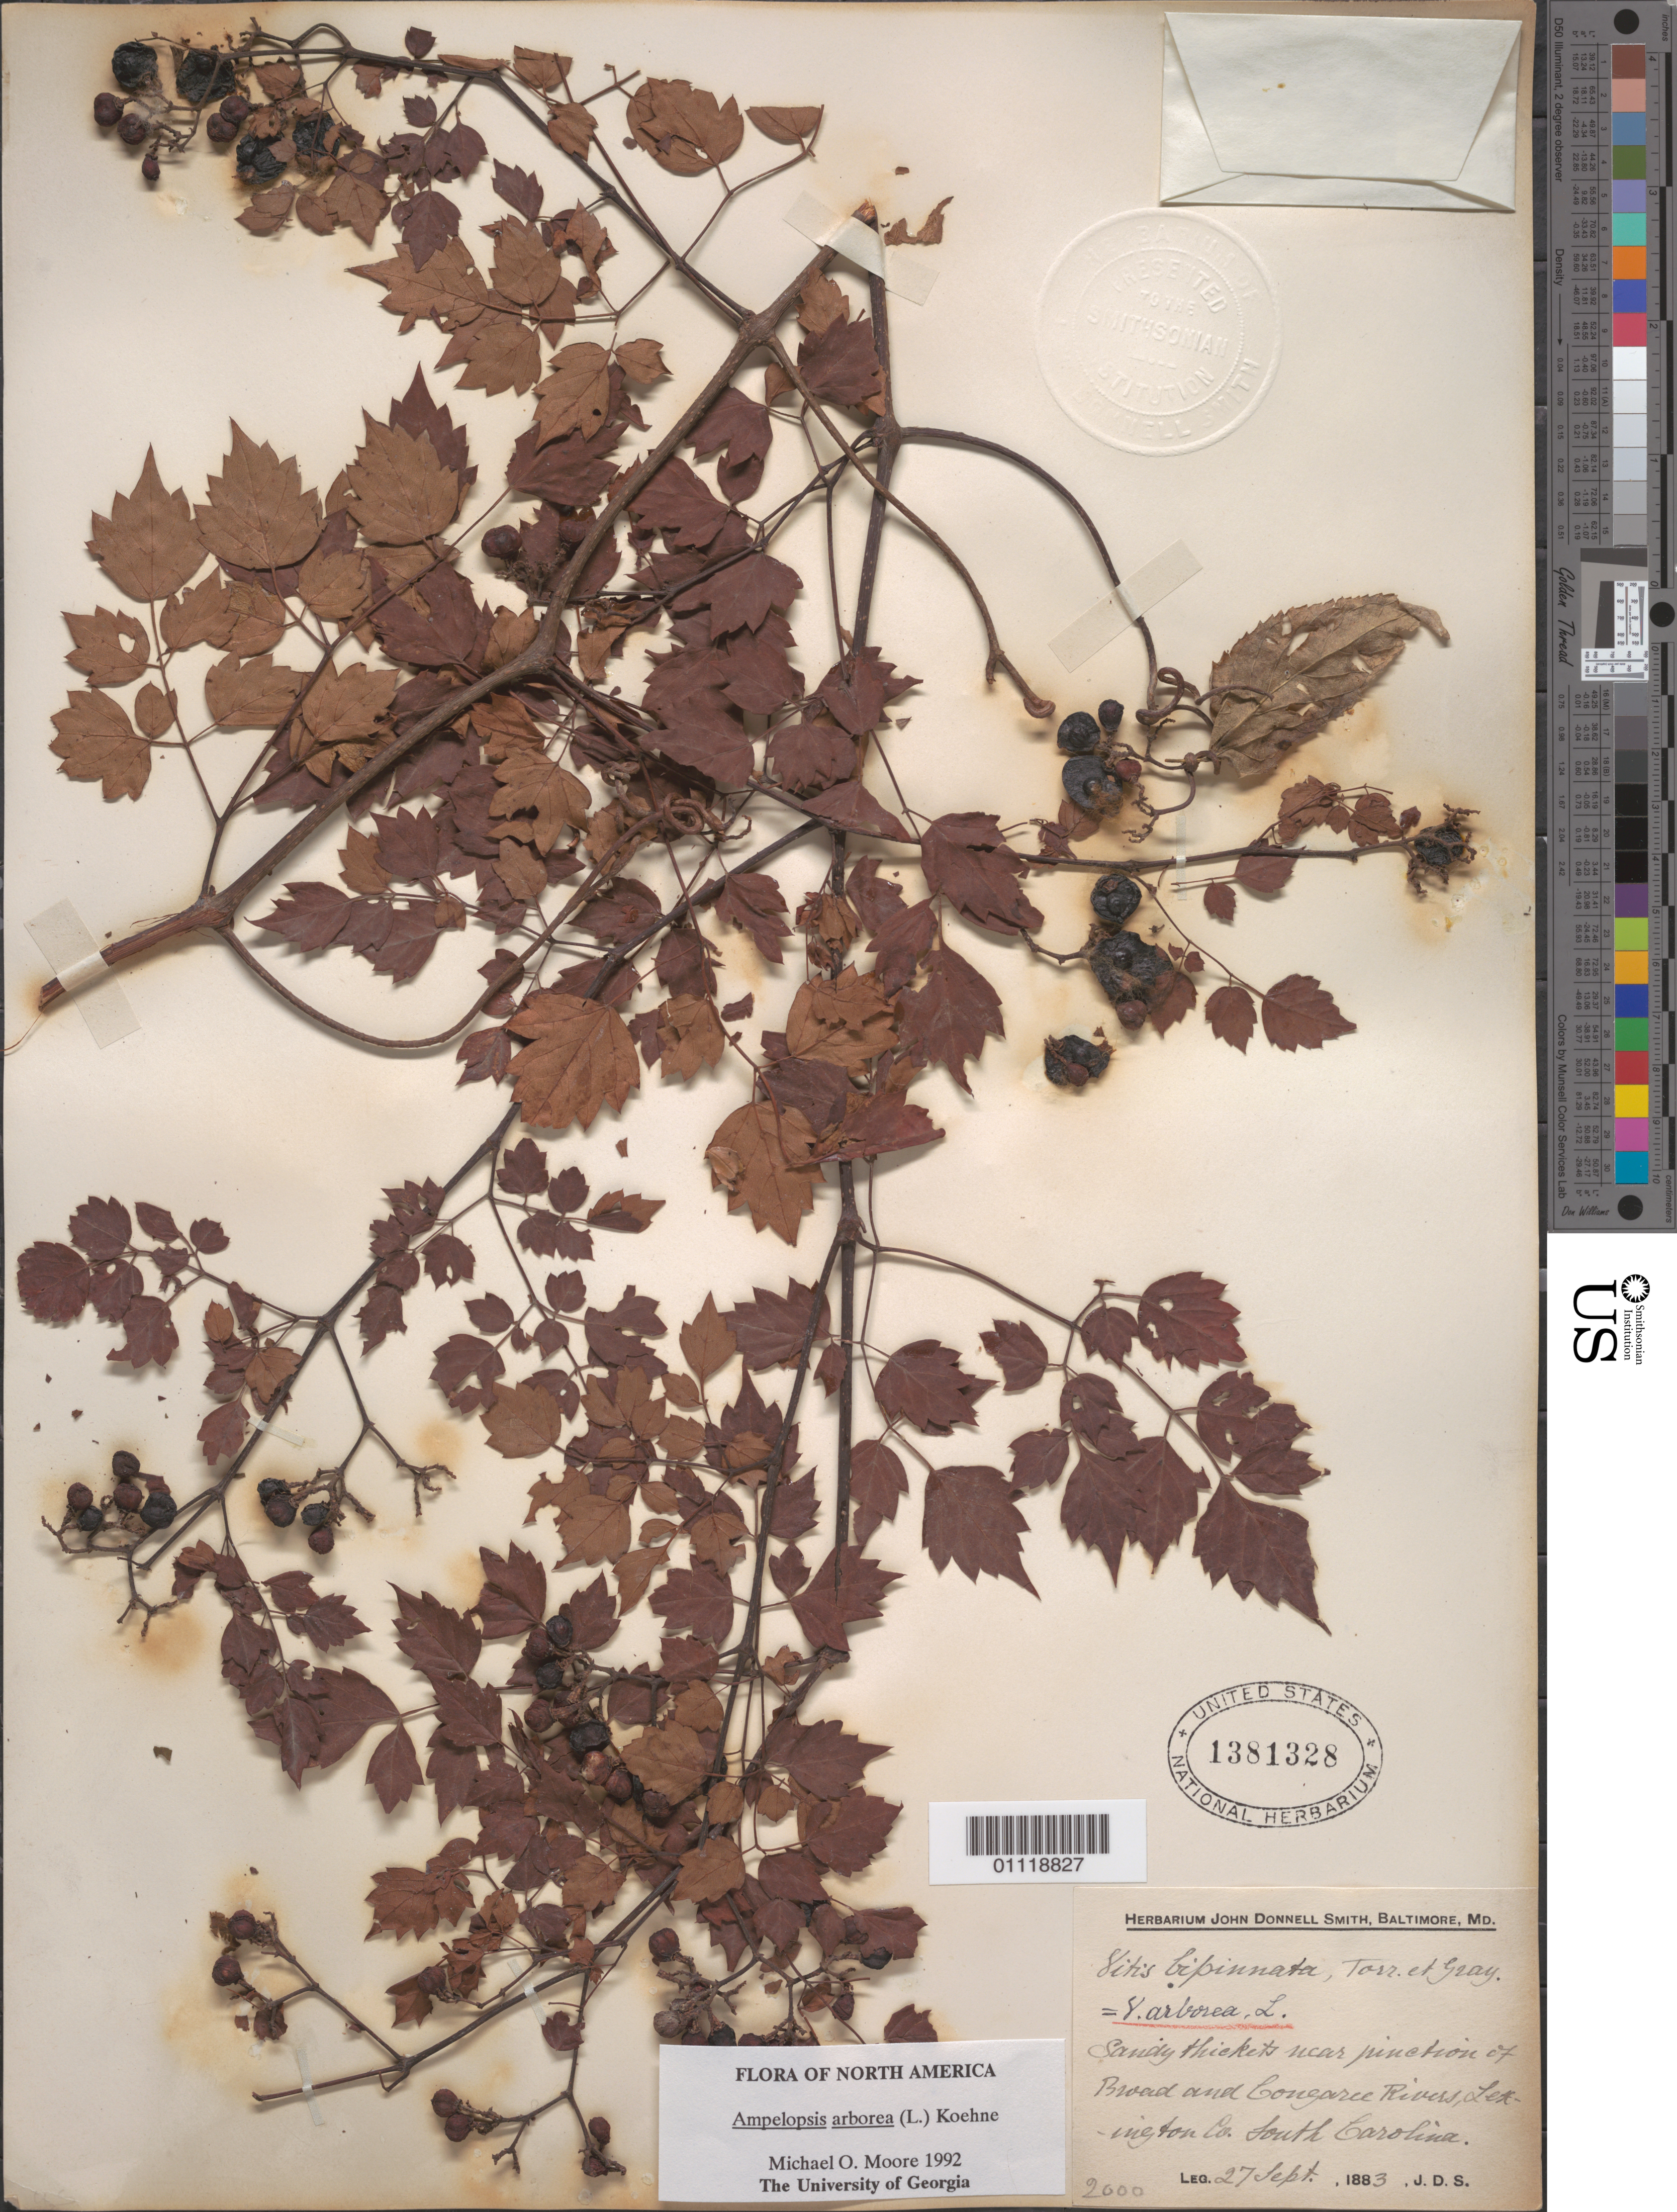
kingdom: Plantae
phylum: Tracheophyta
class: Magnoliopsida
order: Vitales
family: Vitaceae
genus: Ampelopsis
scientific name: Ampelopsis arborea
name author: (L.) Koehne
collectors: ex Herb. John Donnell Smith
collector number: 2000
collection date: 1883-09-27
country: United States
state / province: South Carolina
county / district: Lexington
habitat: Sandy thickets.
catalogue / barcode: US 1381328